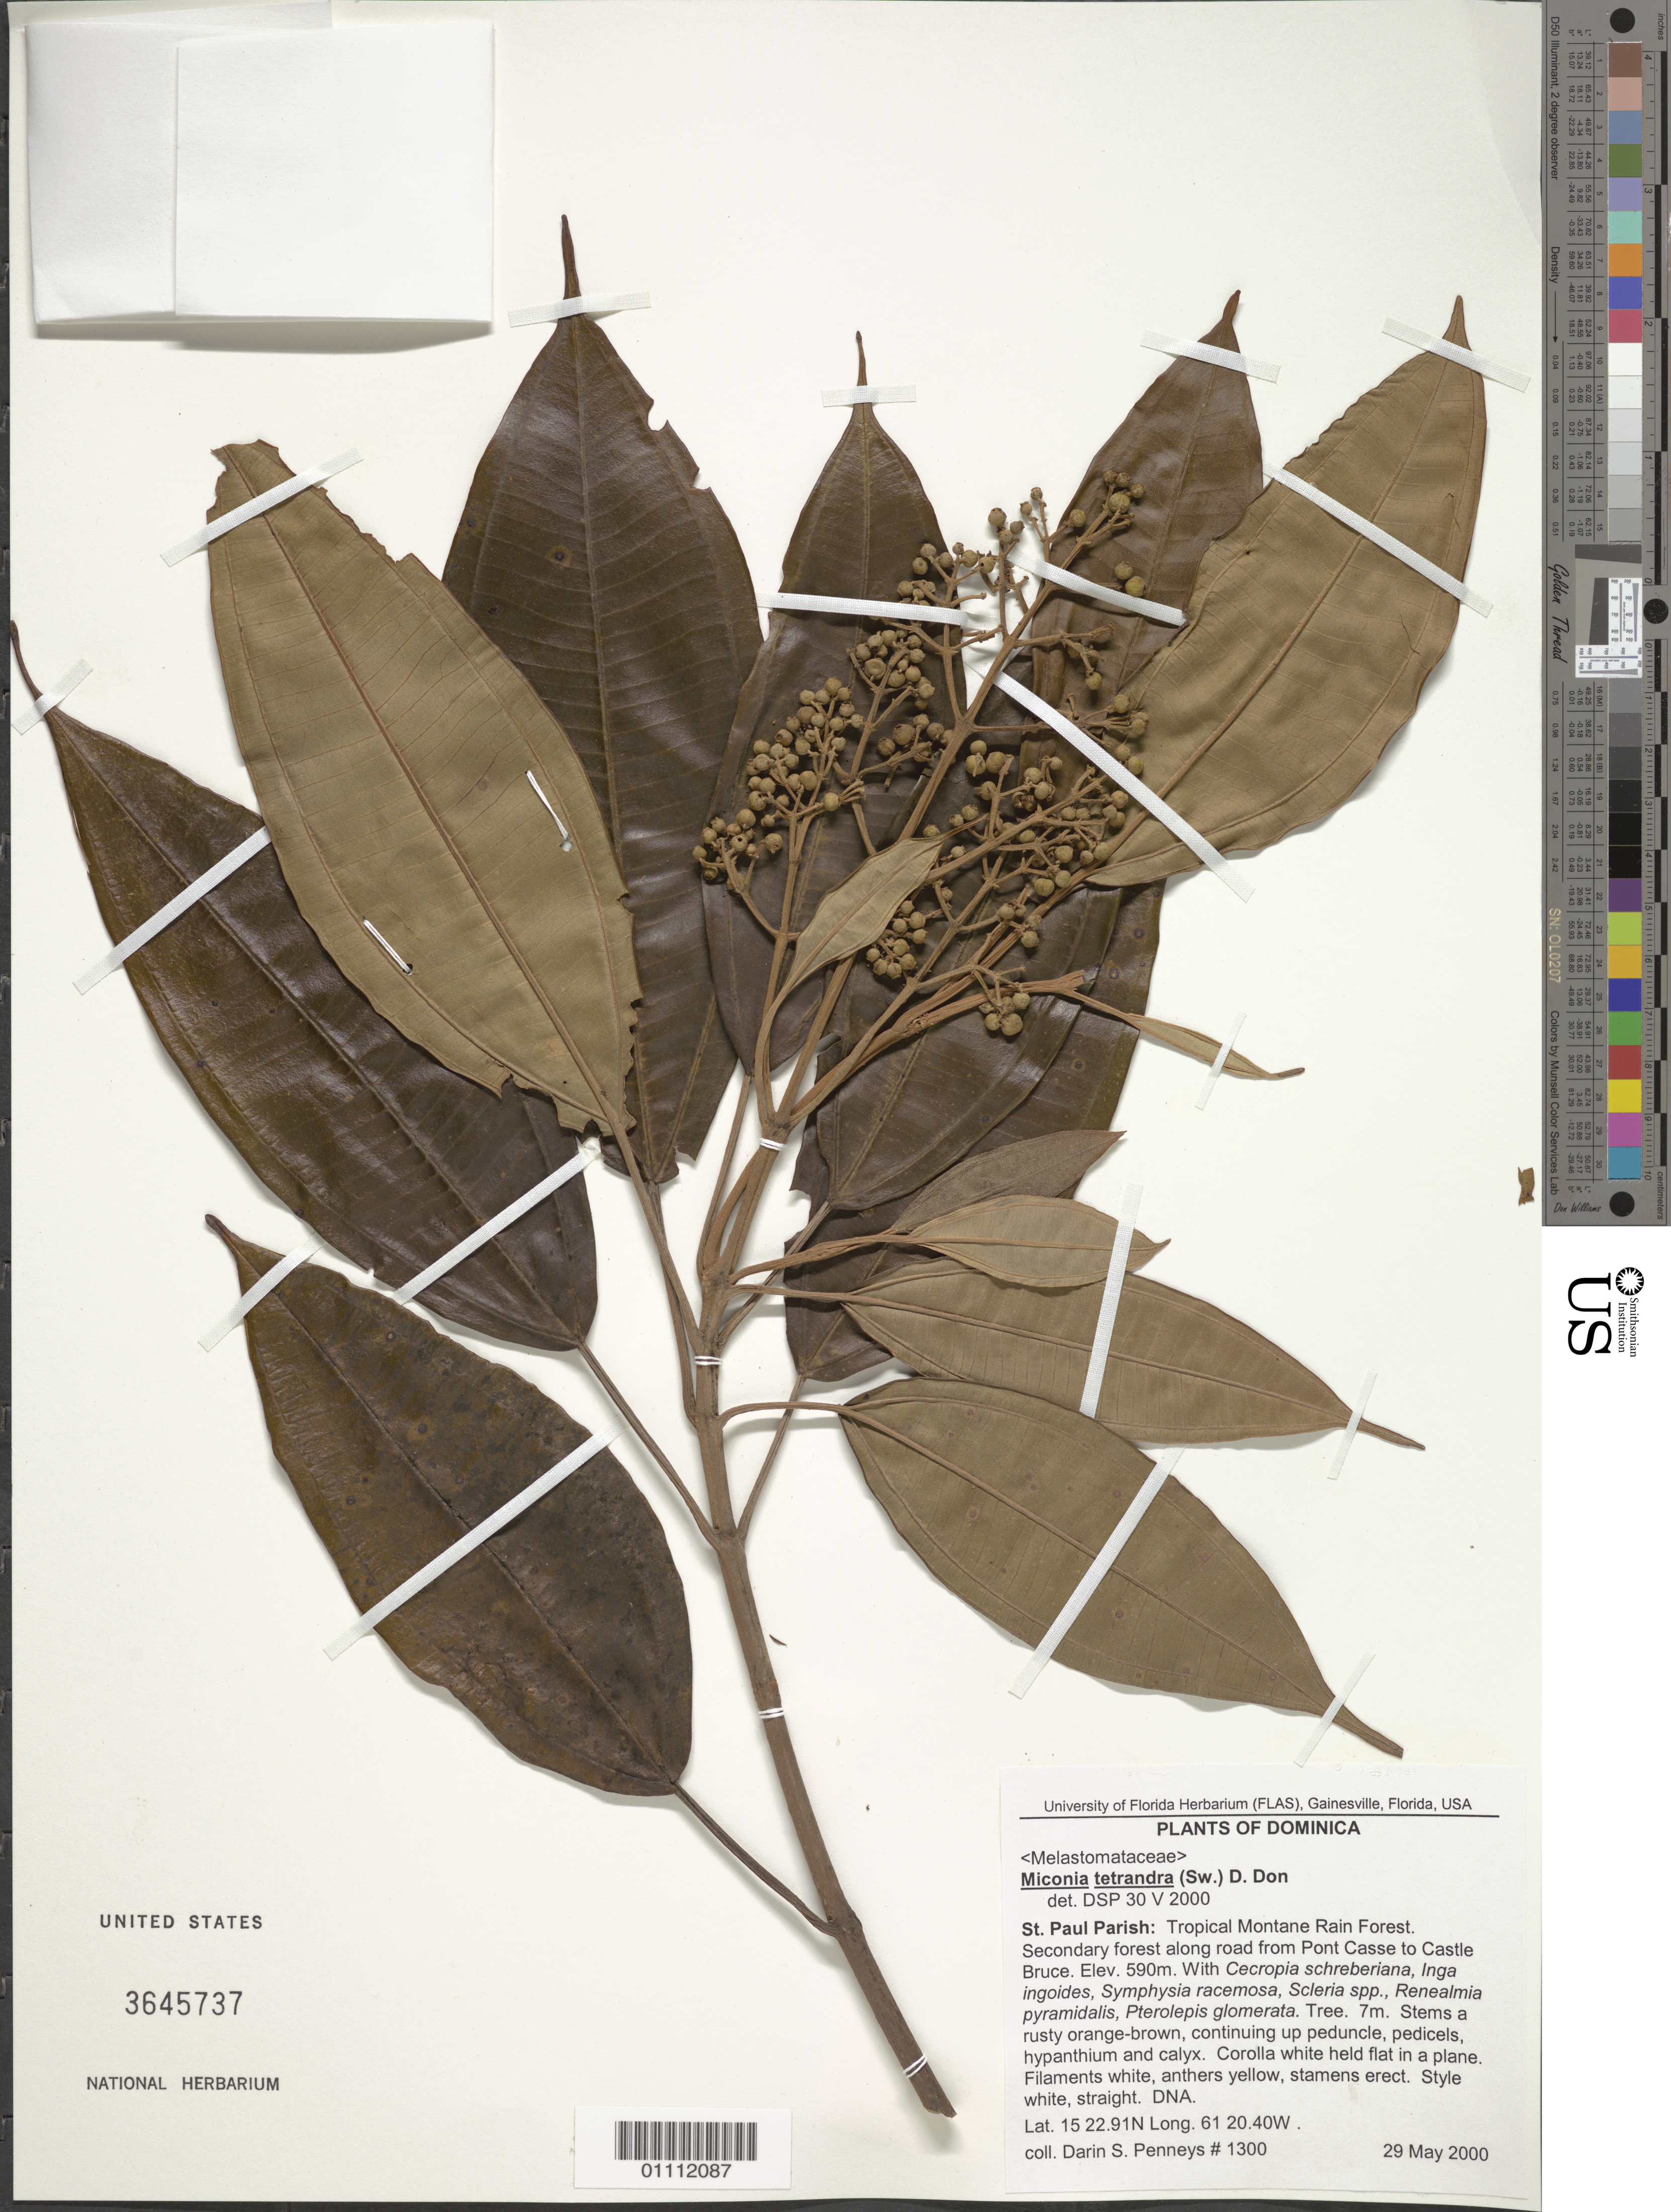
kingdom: Plantae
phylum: Tracheophyta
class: Magnoliopsida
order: Myrtales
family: Melastomataceae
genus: Miconia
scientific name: Miconia tetrandra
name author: (Sw.) D. Don ex G. Don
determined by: Pennys, D. S.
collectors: D. S. Penneys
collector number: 1300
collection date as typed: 29 May 2000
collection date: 2000-05-29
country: Dominica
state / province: St. Paul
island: Dominica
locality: Pont Casse road to Castle Bruce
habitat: Tropical montane forest; secondary forest along road. With Cecropia schreberiana, Inga ingoides, Symphysia racemosa, Scleria spp., Renealmia pyramidalis, pterolepis glomerata.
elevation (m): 590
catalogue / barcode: US 3645737